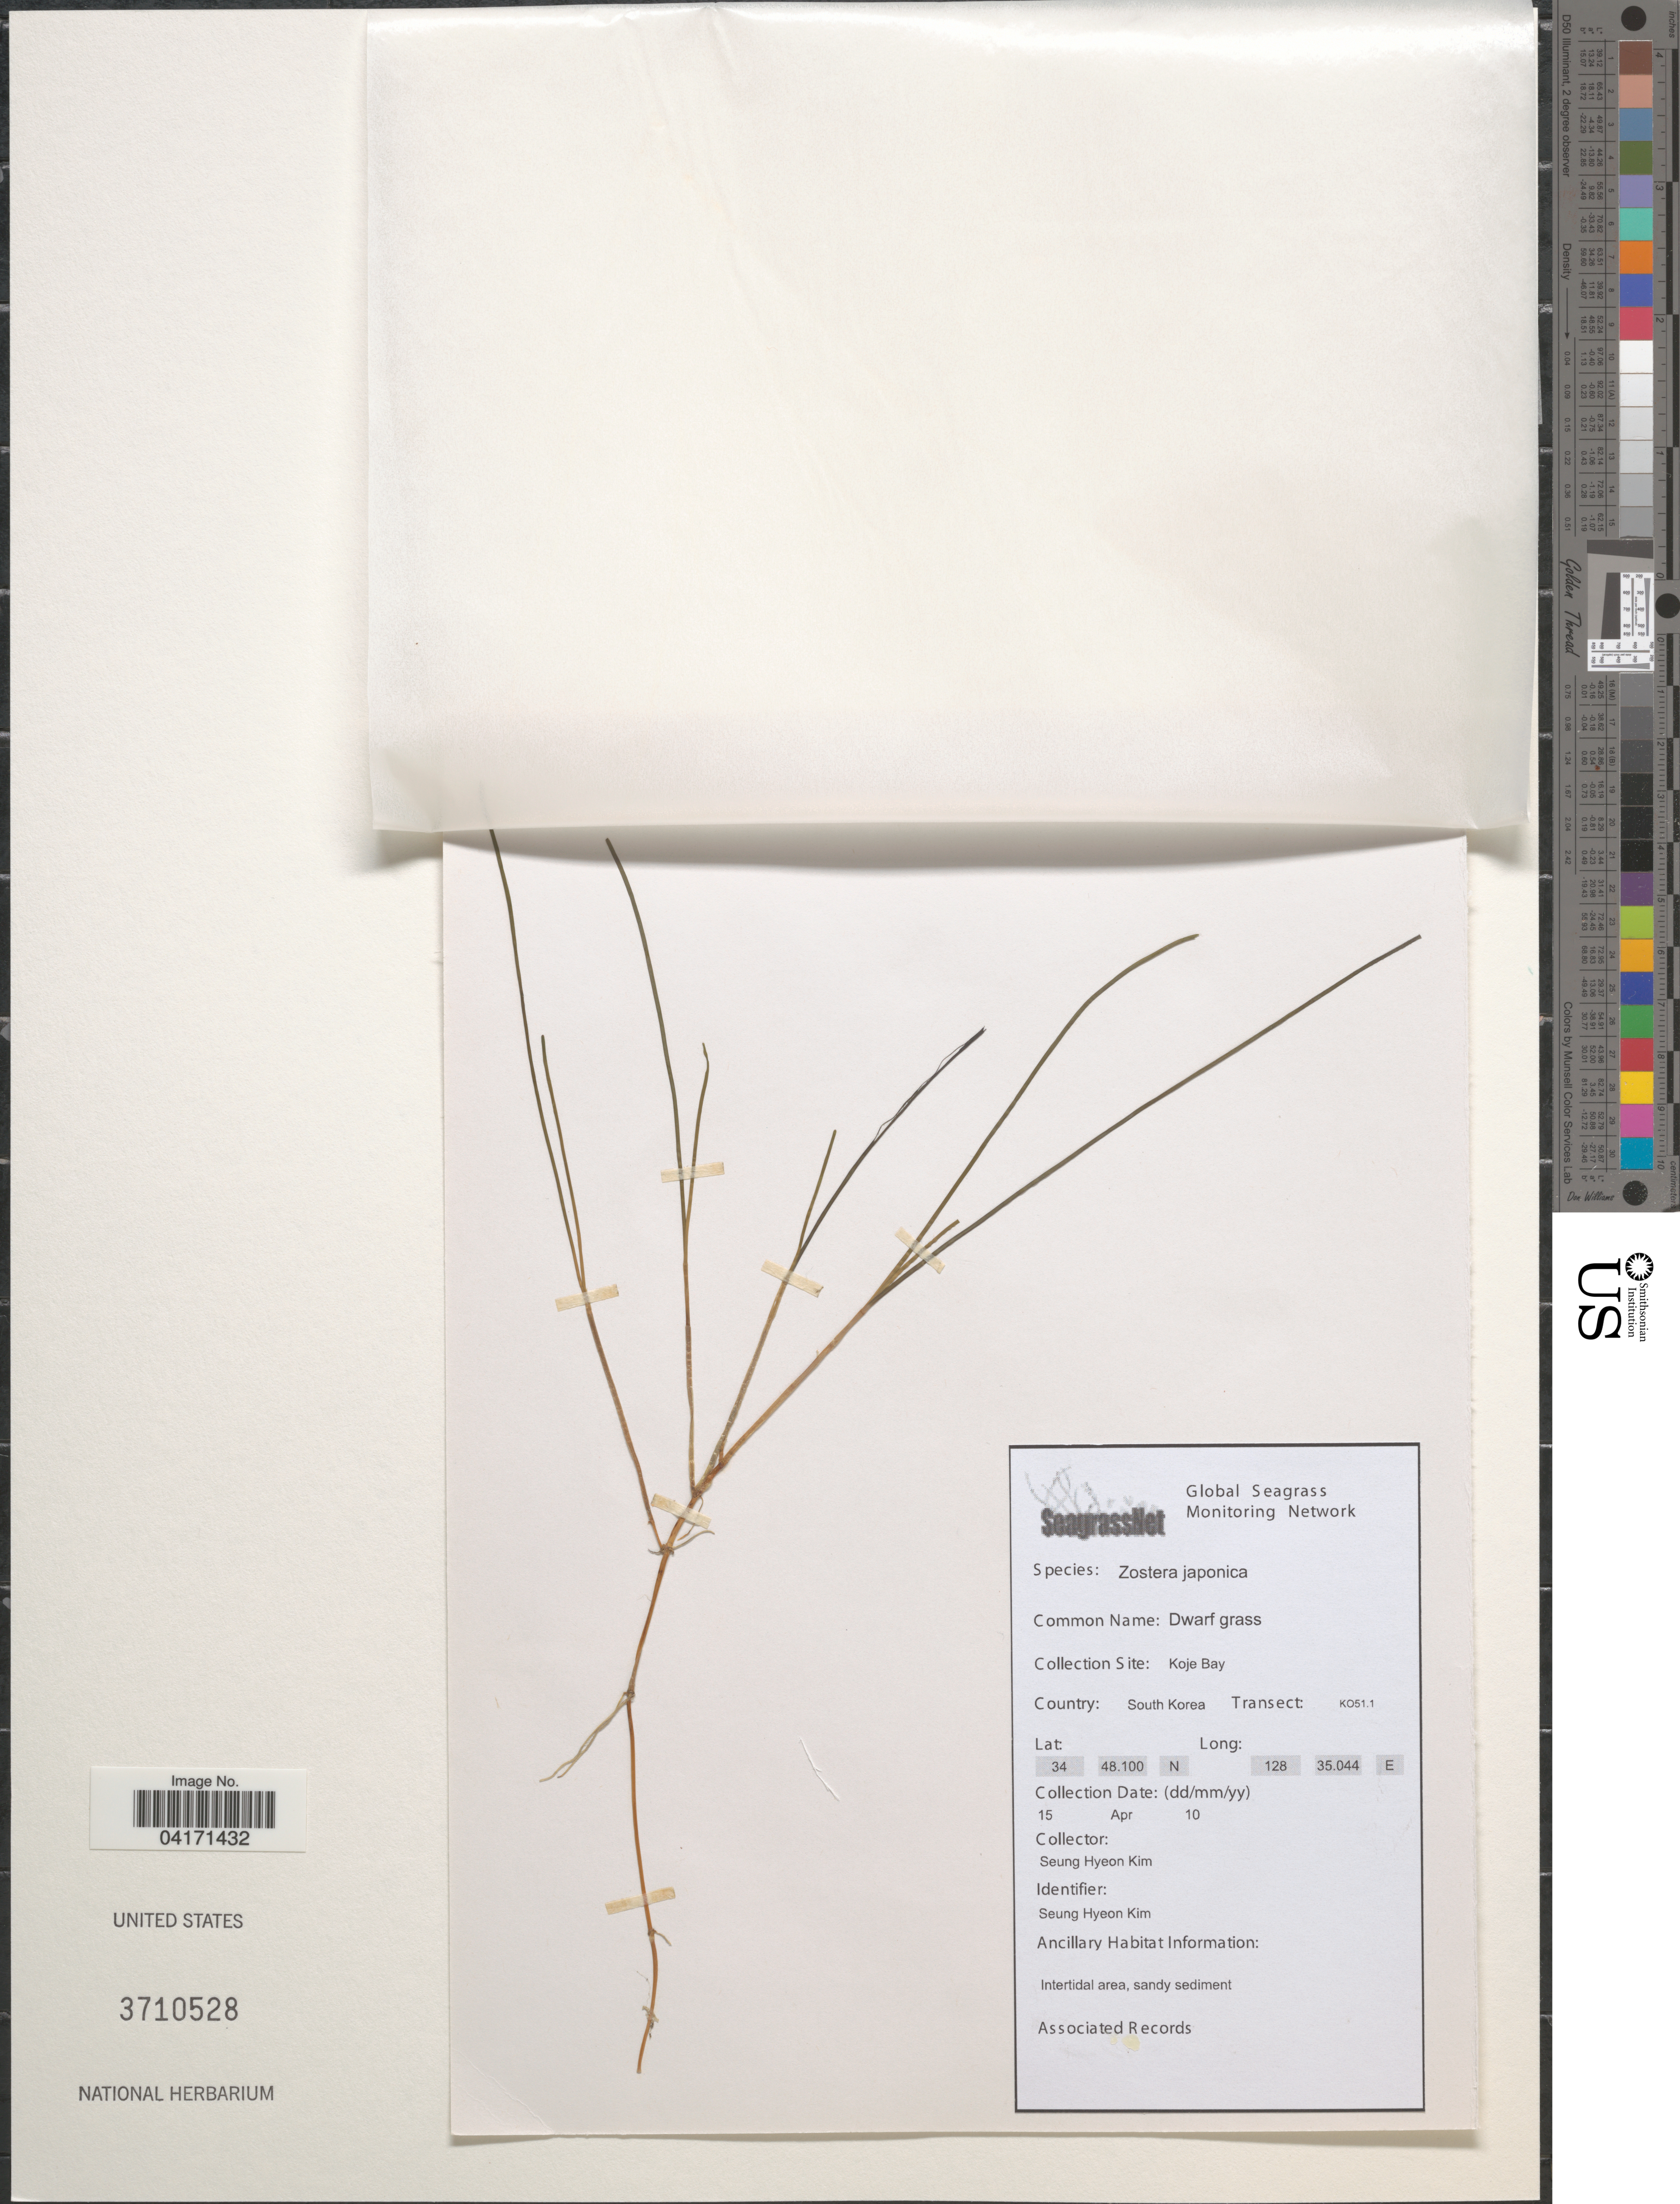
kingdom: Plantae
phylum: Tracheophyta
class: Liliopsida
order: Alismatales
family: Zosteraceae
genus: Zostera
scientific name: Zostera japonica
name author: Asch. & Graebn.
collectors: S. Kim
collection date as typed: Transcribed d/m/y: 15/4/10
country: South Korea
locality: Koje Bay. Transect: KO51.1.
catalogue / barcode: US 3710528